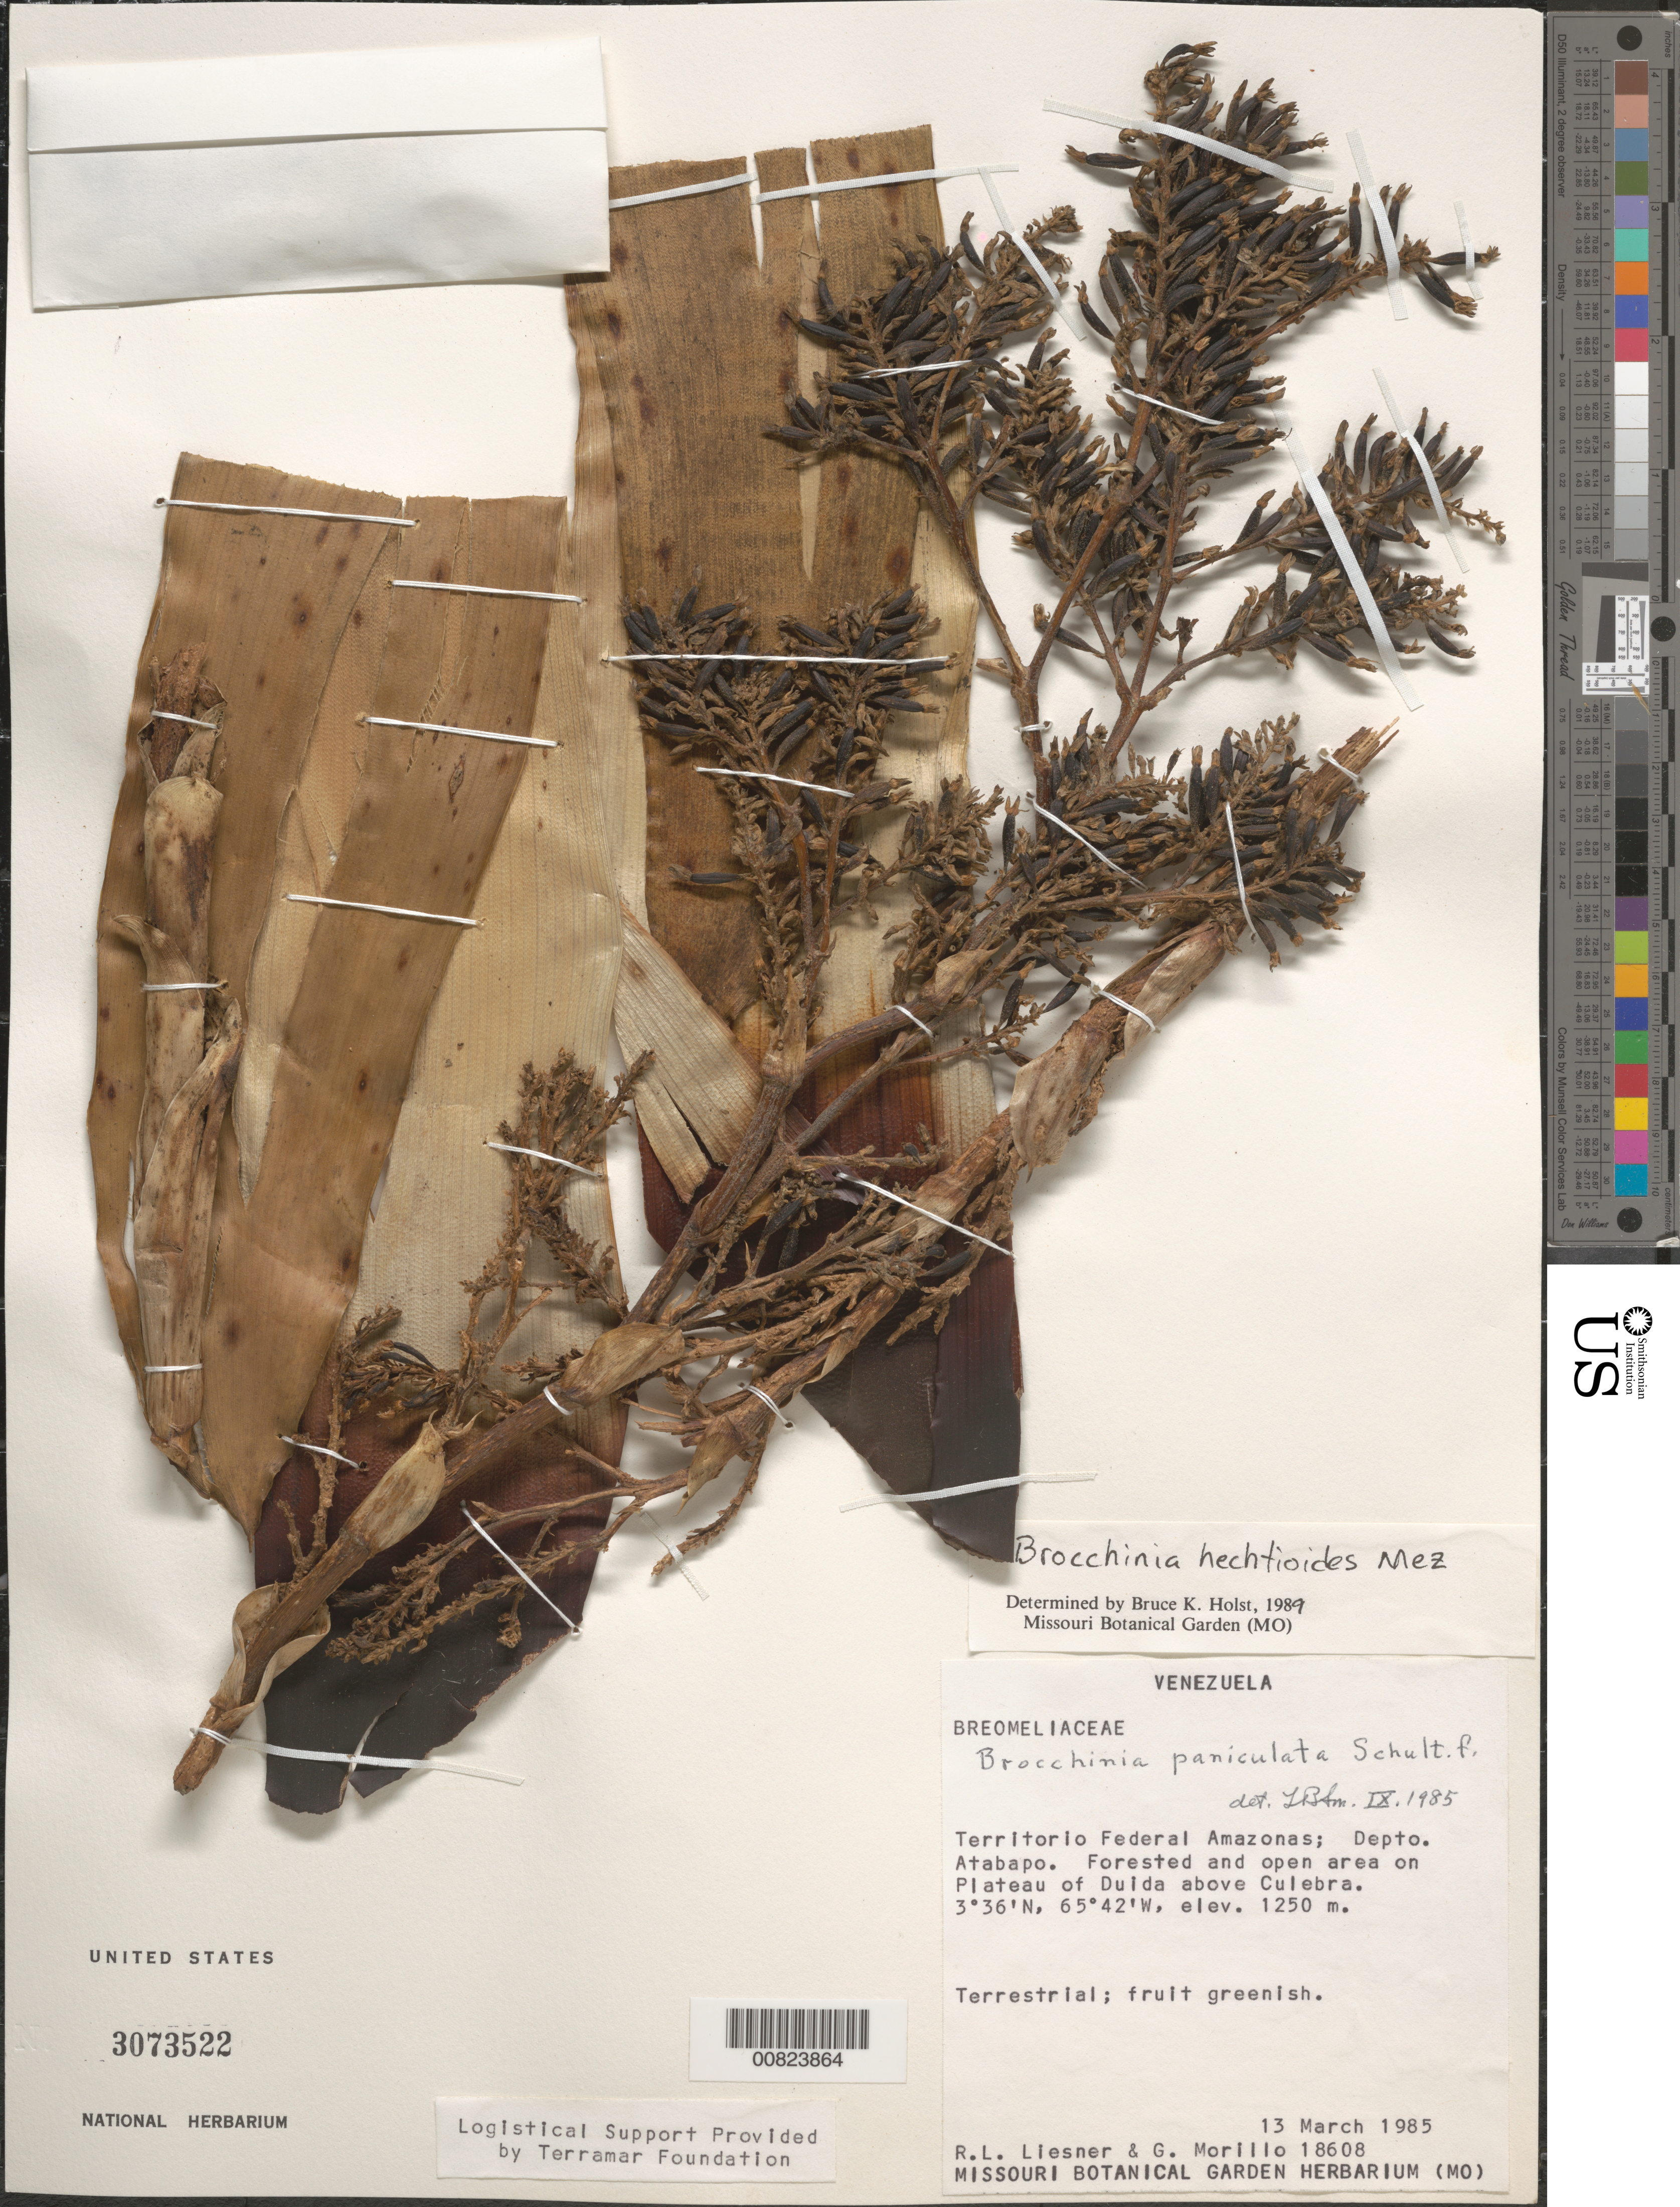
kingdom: Plantae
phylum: Tracheophyta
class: Liliopsida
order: Poales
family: Bromeliaceae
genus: Brocchinia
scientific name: Brocchinia hechtioides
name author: Mez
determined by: Holst, Bruce K.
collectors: R. L. Liesner & G. N. Morillo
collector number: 18608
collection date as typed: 13-Mar-85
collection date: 1985-03-13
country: Venezuela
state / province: Amazonas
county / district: Atabapo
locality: Duida Plateau, above Culebra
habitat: Forested and open area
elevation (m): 1250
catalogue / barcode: US 3073522